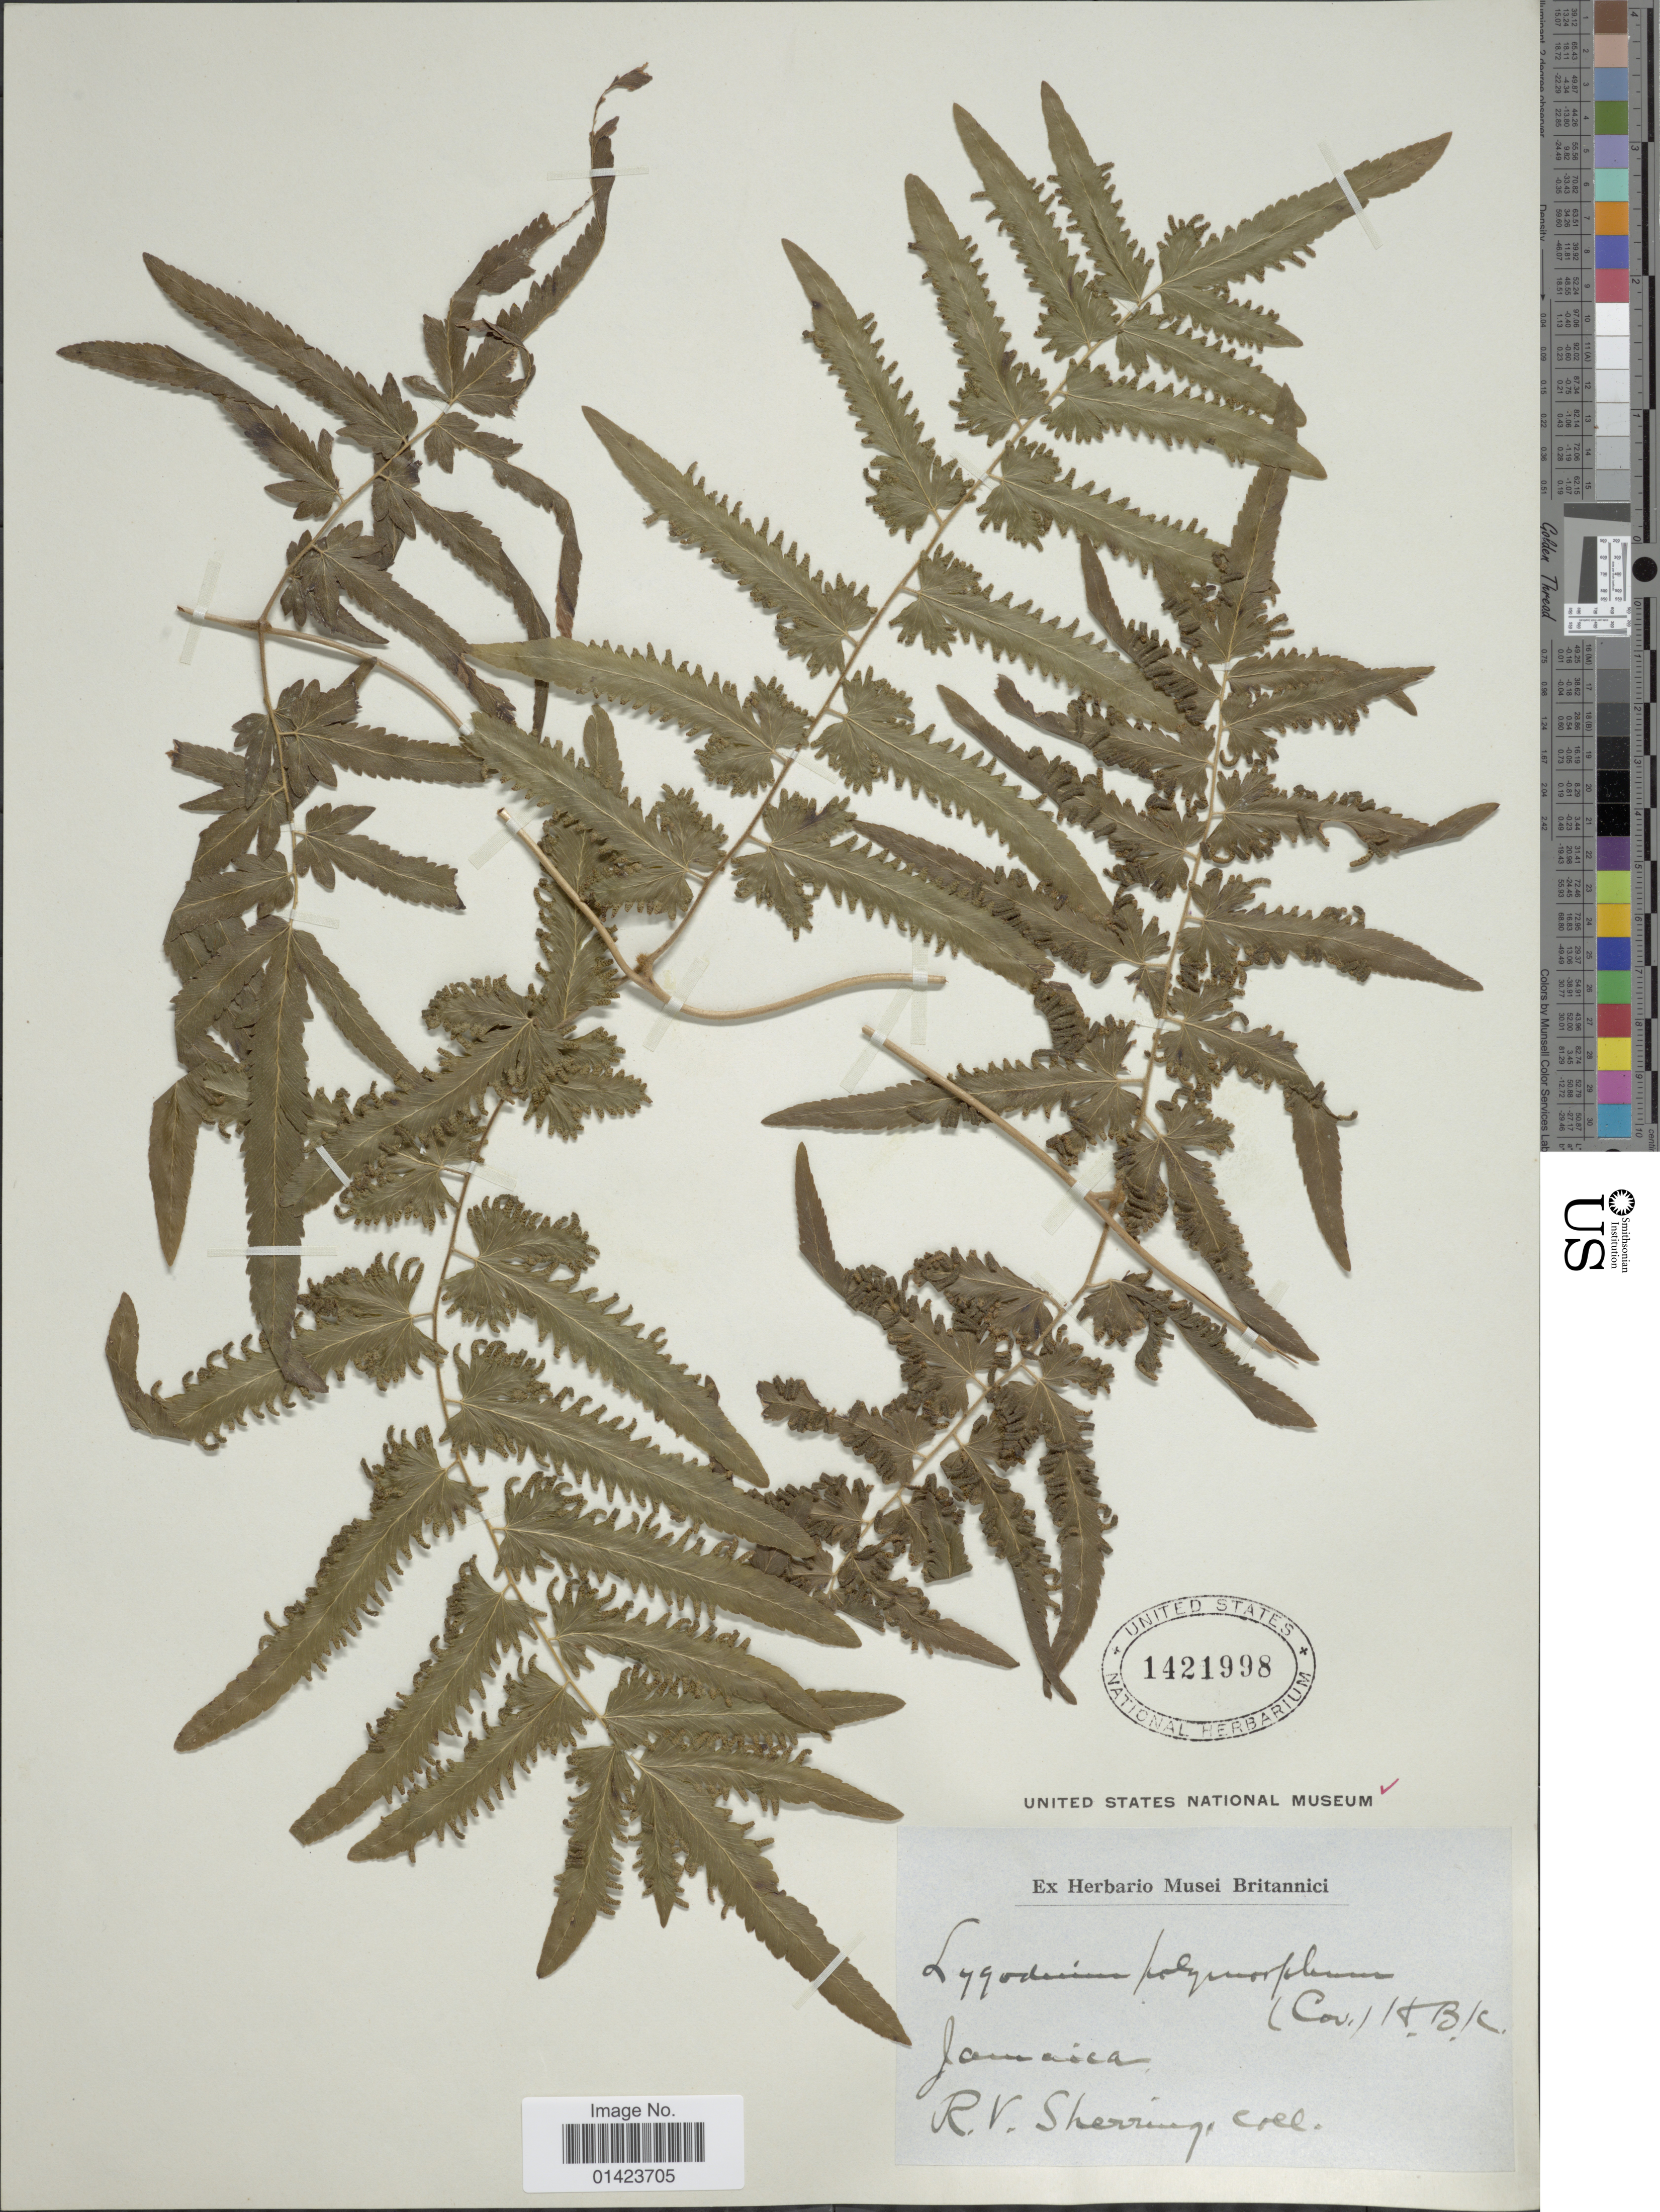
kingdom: Plantae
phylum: Tracheophyta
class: Polypodiopsida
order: Schizaeales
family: Lygodiaceae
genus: Lygodium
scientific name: Lygodium venustum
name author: Sw.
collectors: R. Sherring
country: Jamaica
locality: Jamaica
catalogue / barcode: US 1421998